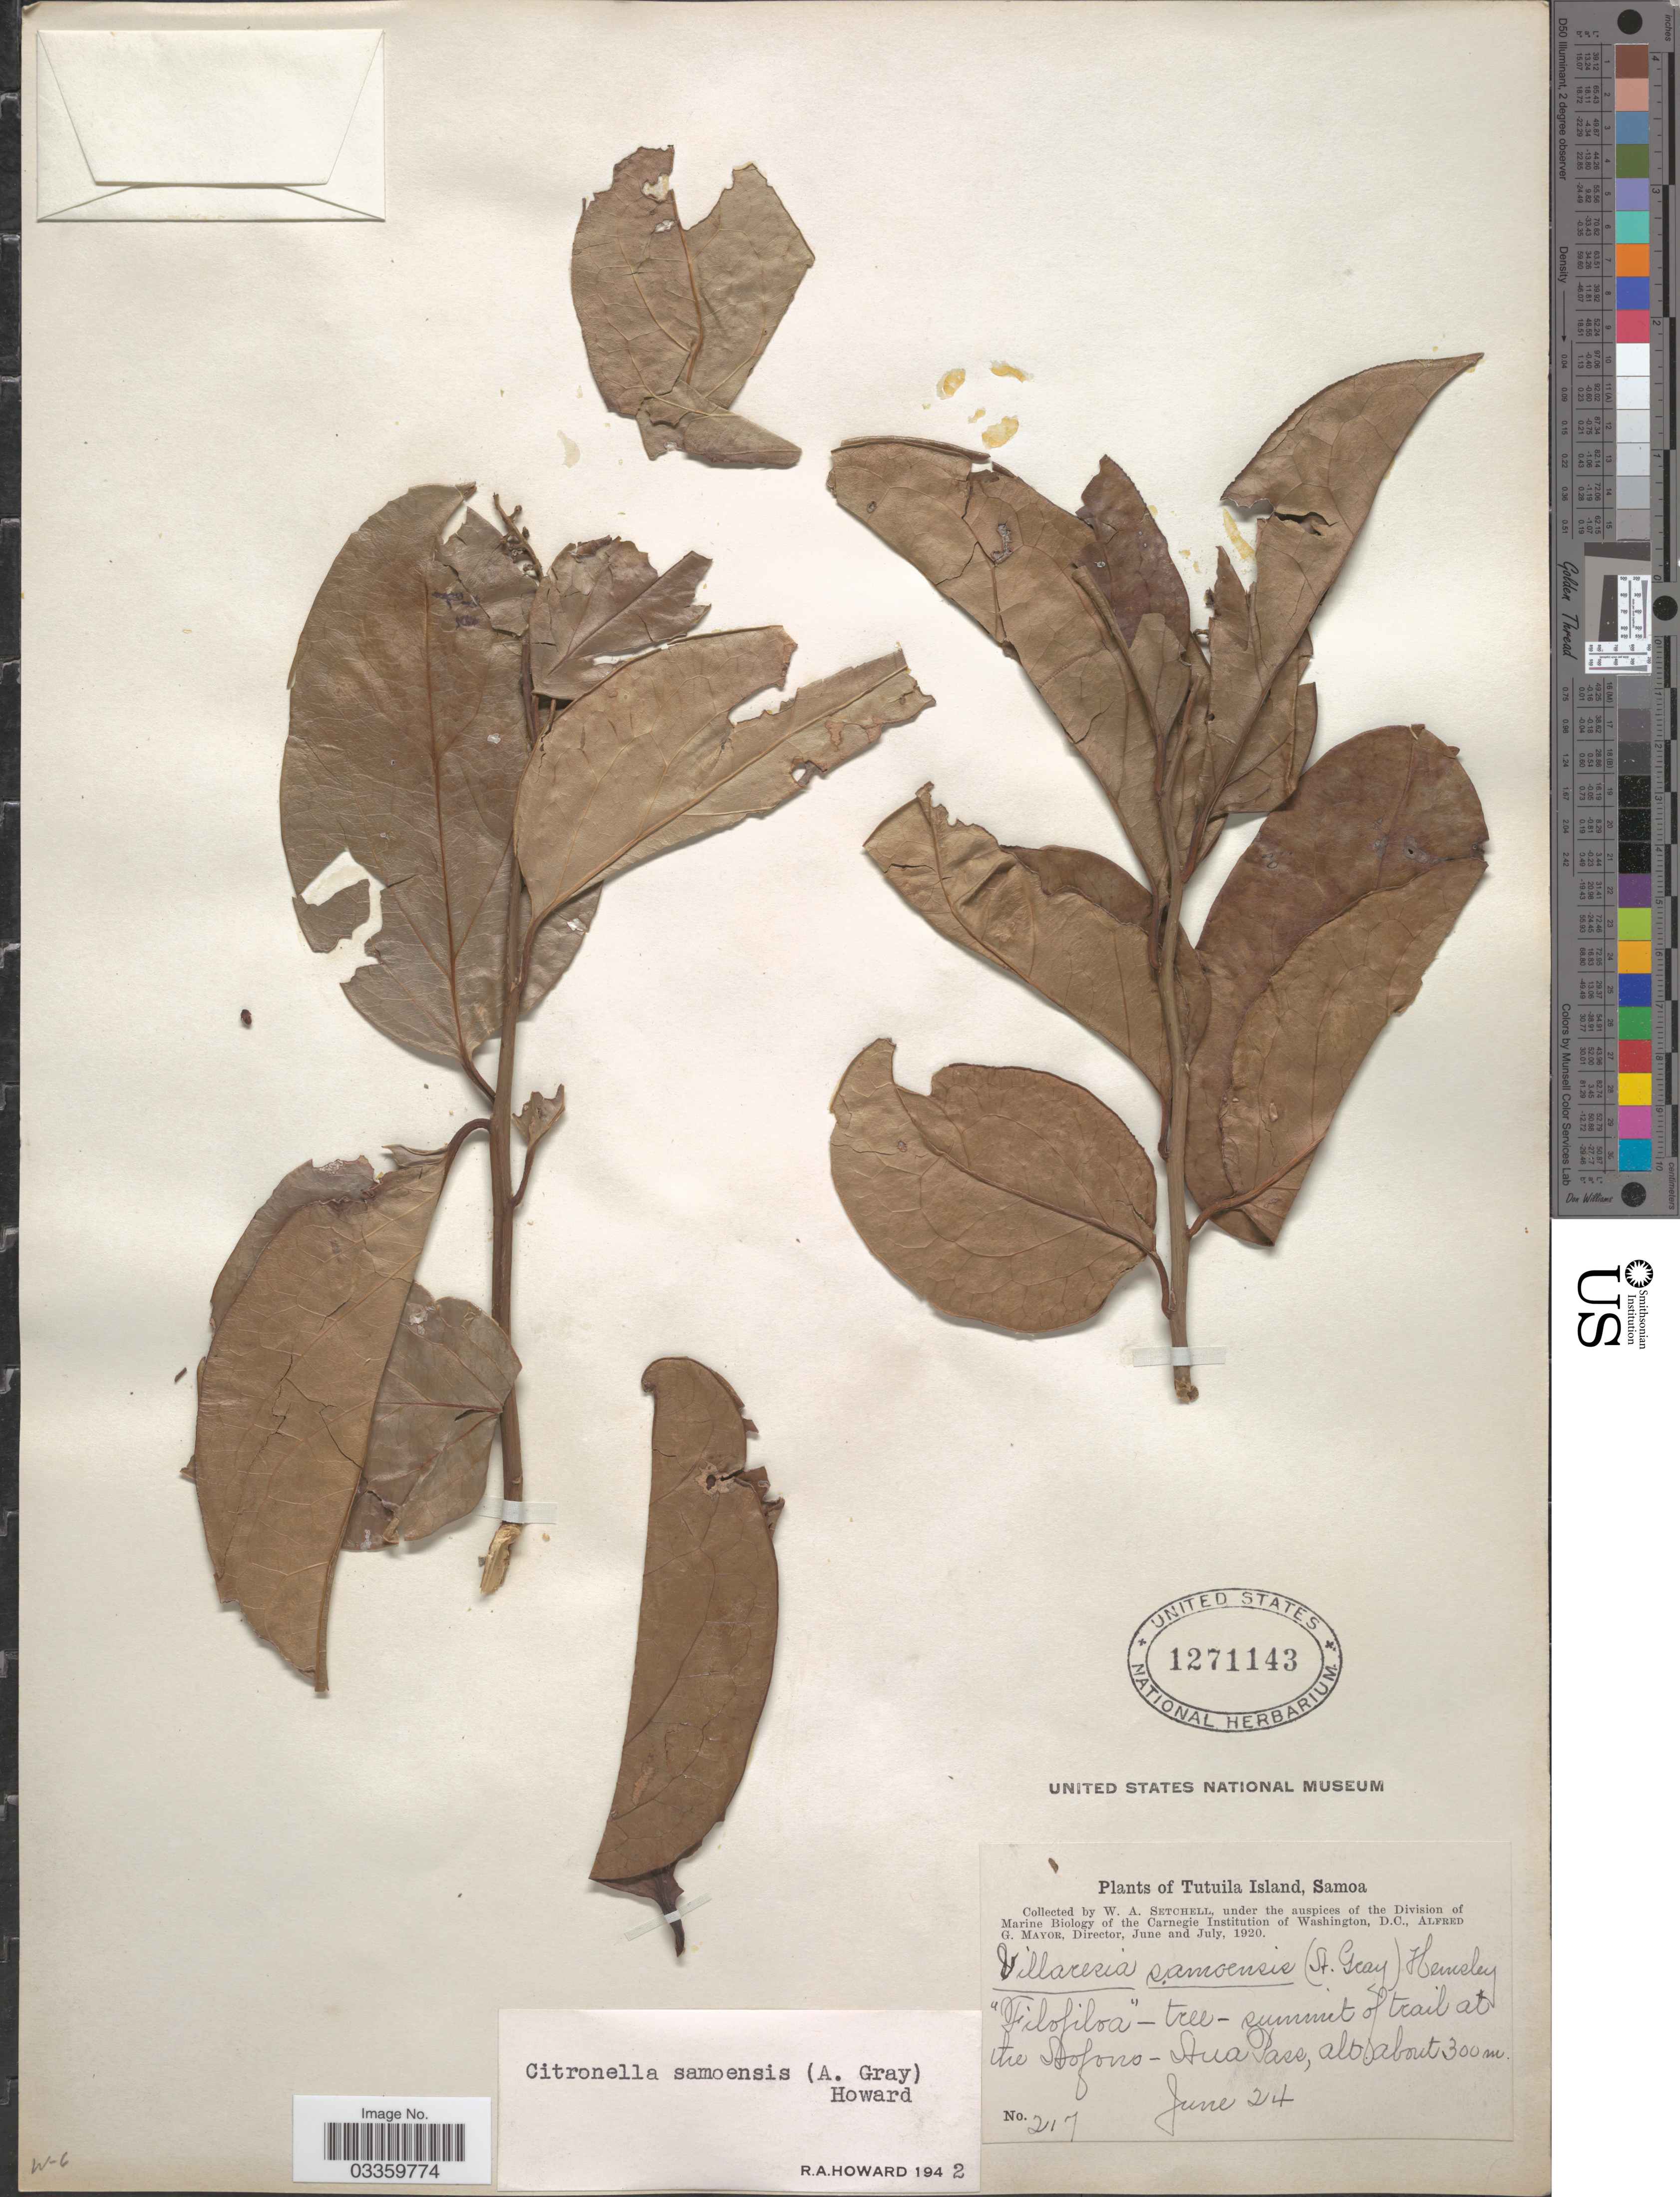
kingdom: Plantae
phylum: Tracheophyta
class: Magnoliopsida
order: Cardiopteridales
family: Cardiopteridaceae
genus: Citronella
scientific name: Citronella samoensis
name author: (A. Gray) R.A. Howard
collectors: W. Setchell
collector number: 217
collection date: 1920-06-24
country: American Samoa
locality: Tutuila Island, Samoa. Summit of trail at Stofons [interpreted]- Stua [interpreted] Pass.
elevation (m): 300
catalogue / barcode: US 1271143